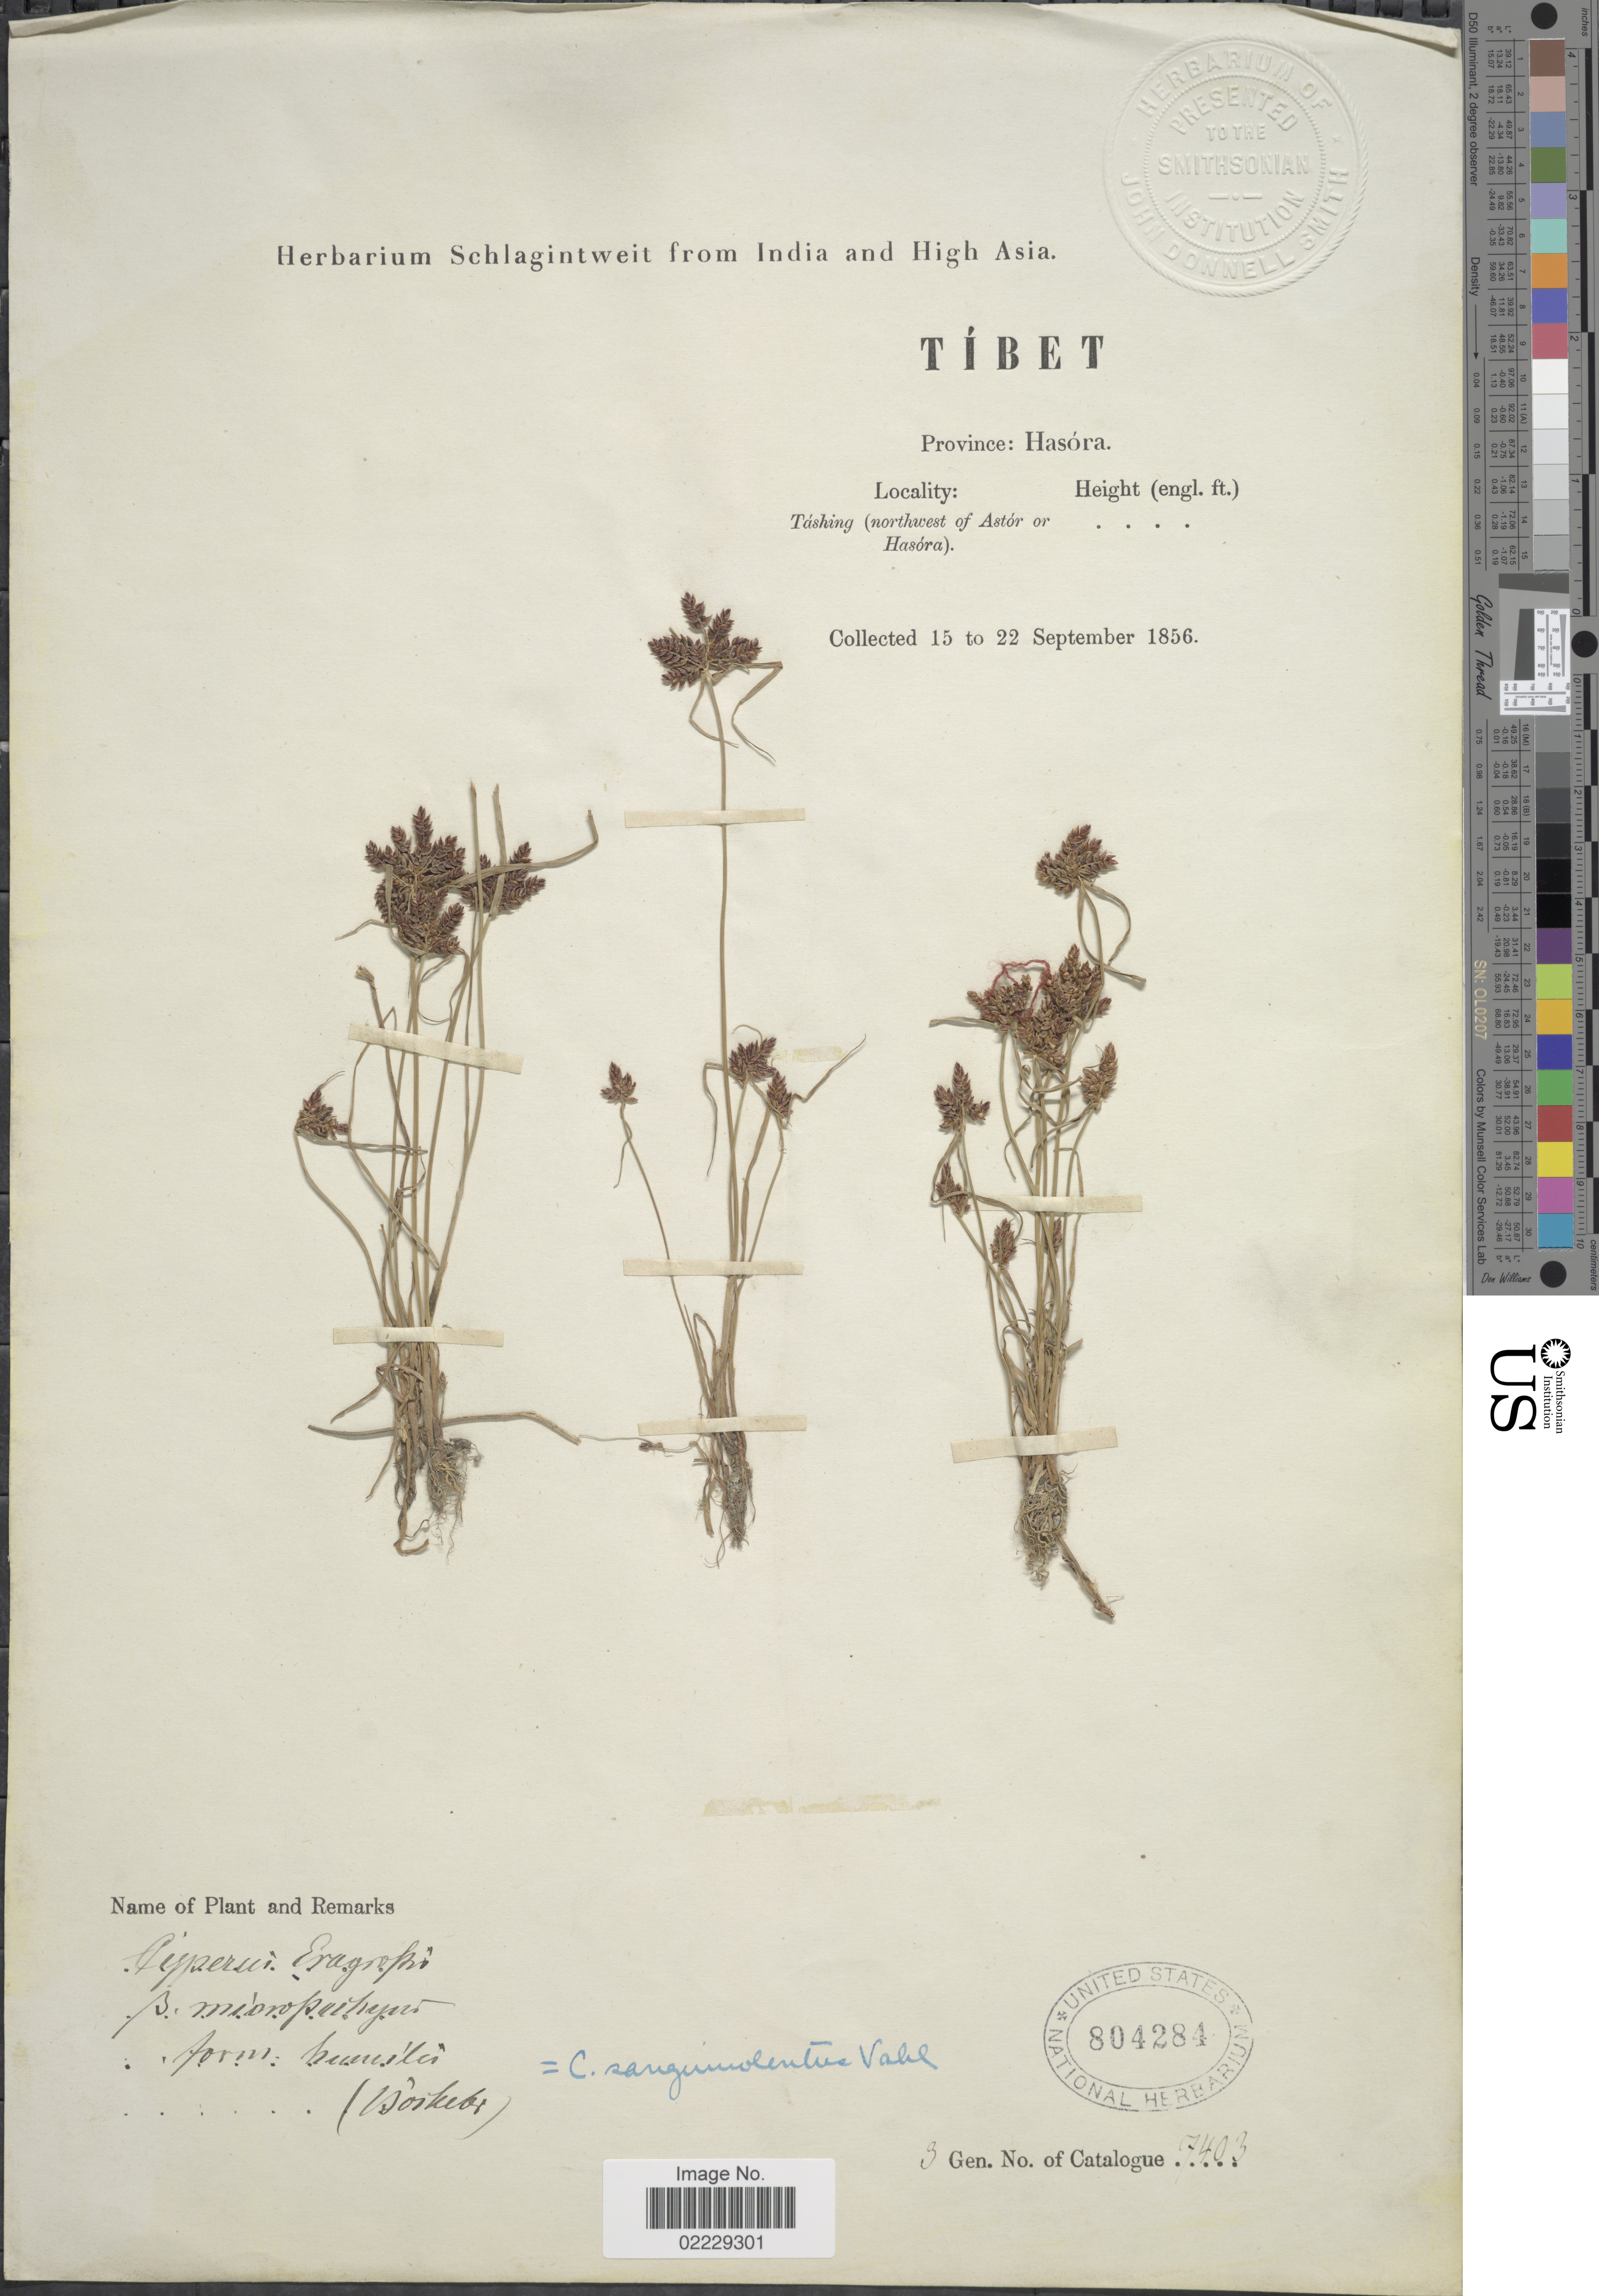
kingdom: Plantae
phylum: Tracheophyta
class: Liliopsida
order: Poales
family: Cyperaceae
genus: Cyperus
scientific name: Cyperus sanguinolentus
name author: Vahl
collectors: ex herb. Schlagintweit from India and High Asia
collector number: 7403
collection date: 1856-09-15/1856-09-22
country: China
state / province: Xizang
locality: Tibet, Province: Hasora, Tashing (northwest of Astor or Hasora)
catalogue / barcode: US 804284